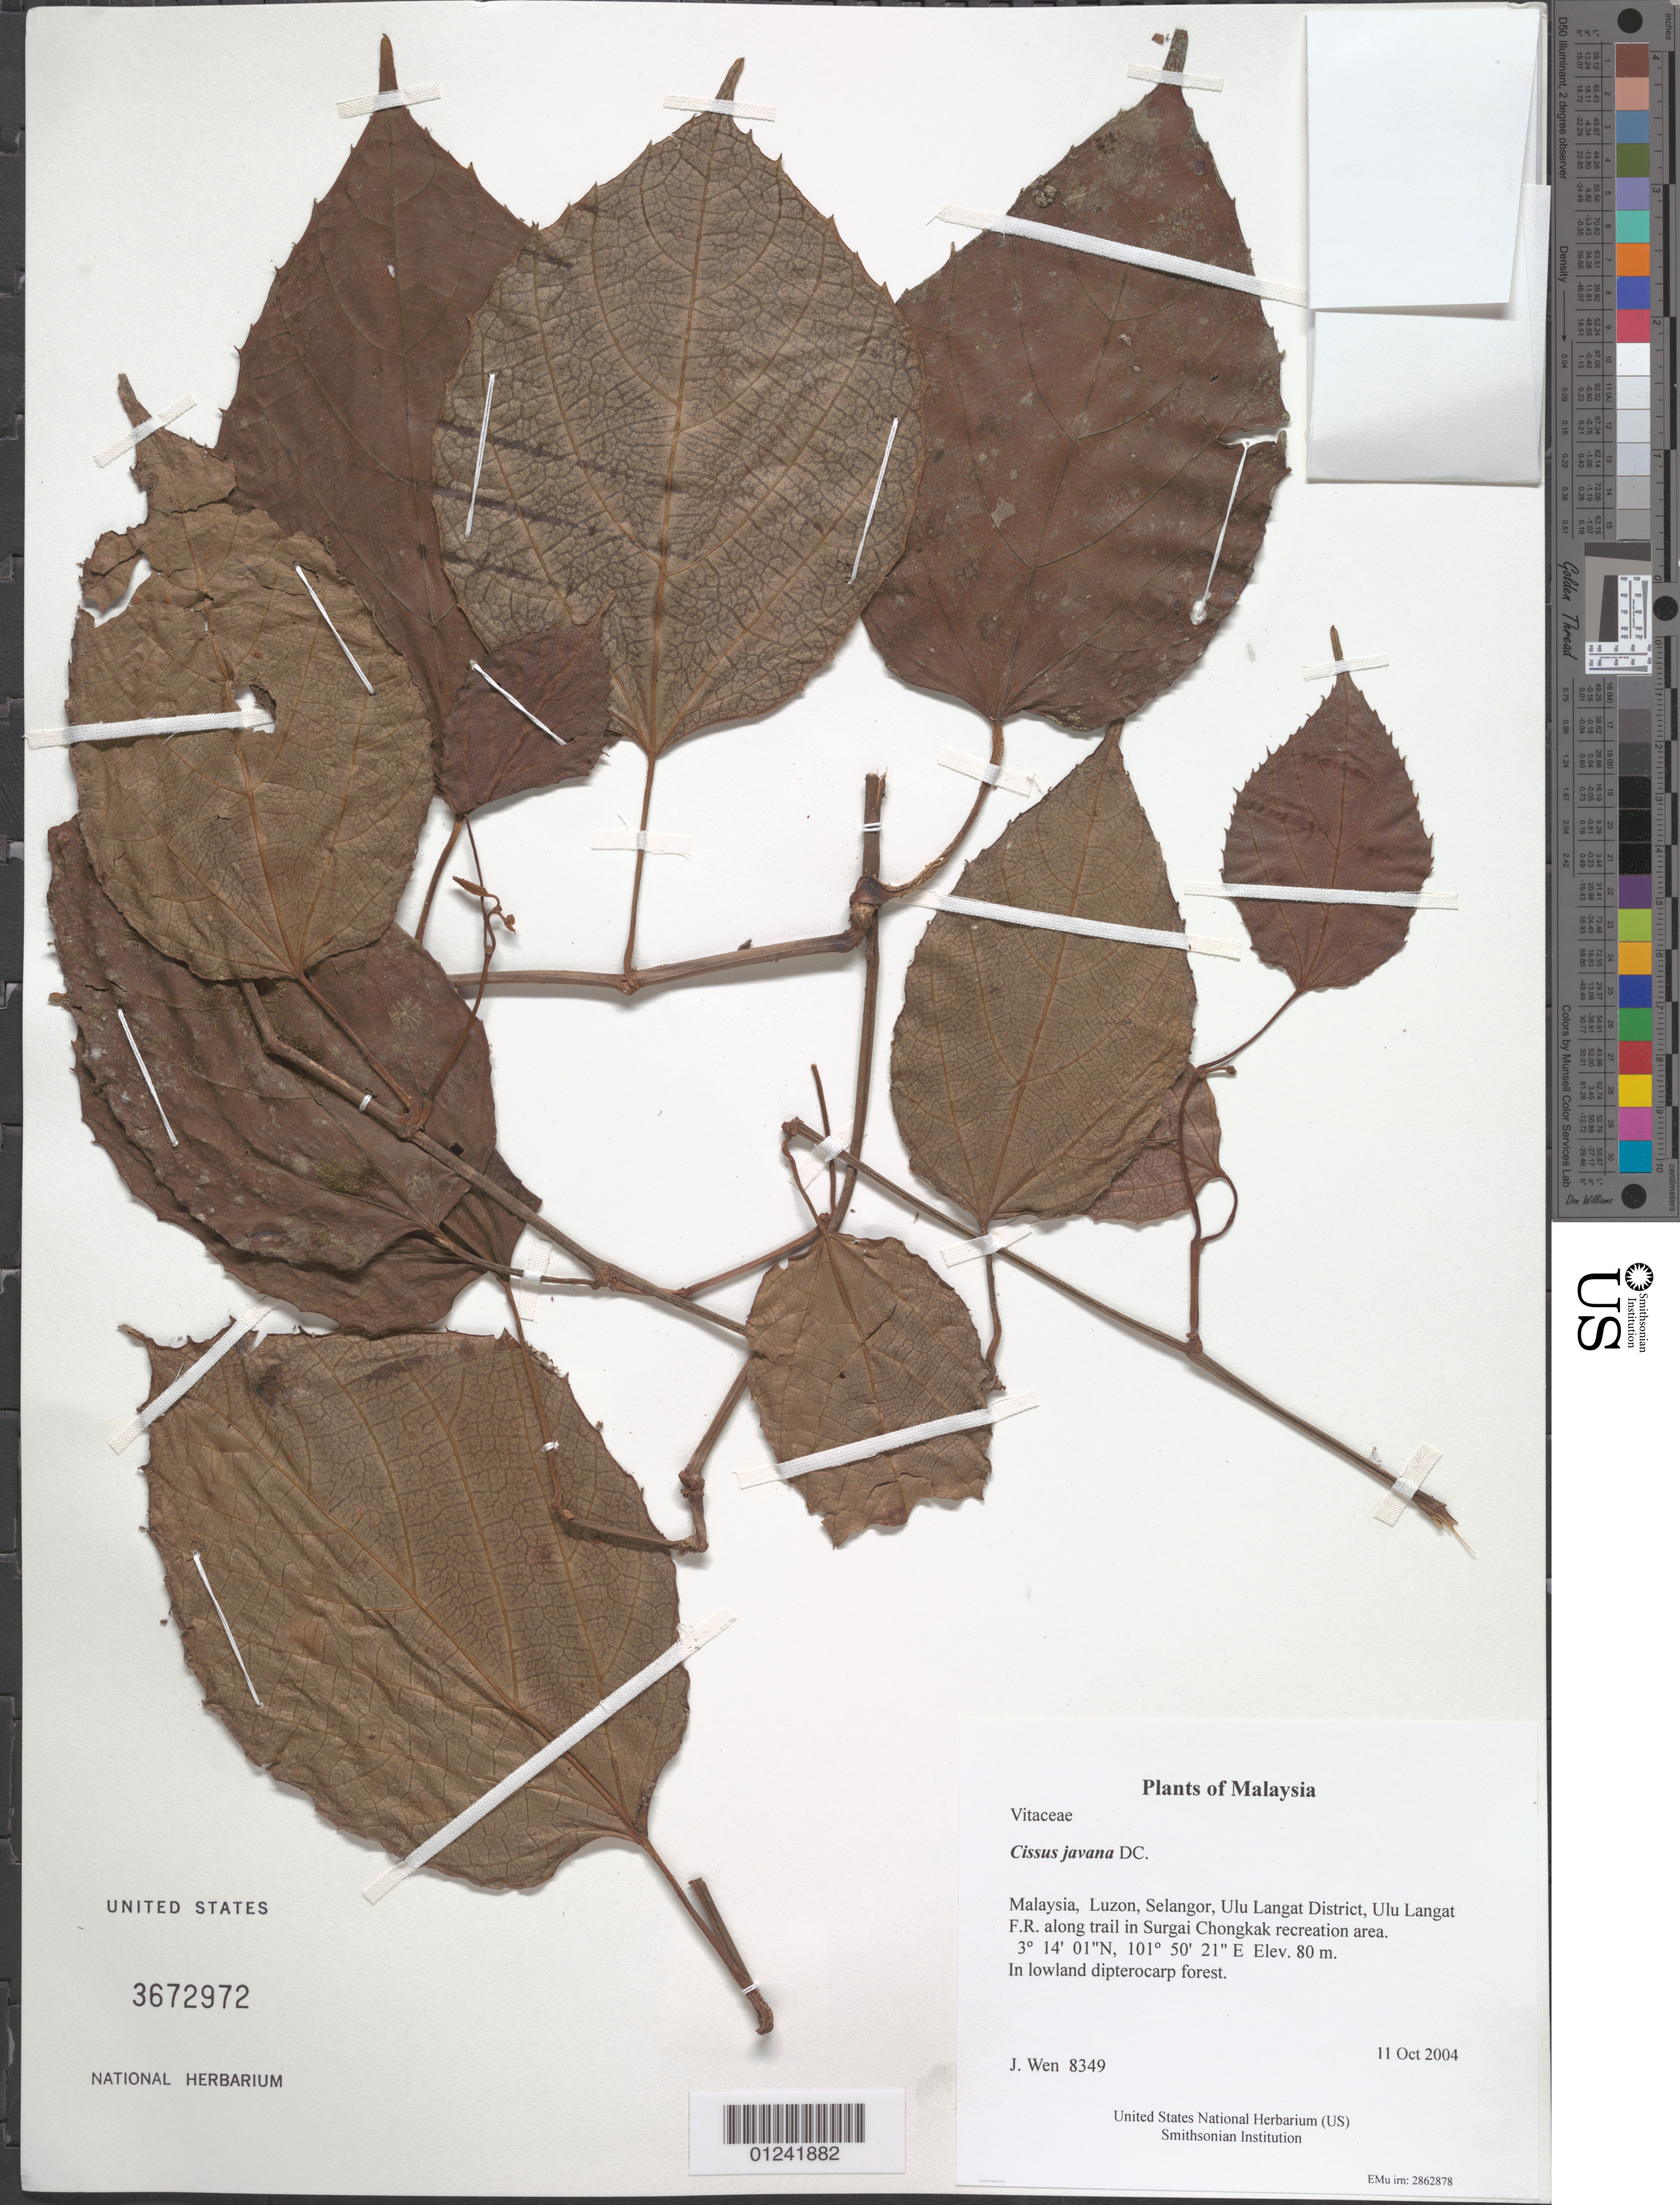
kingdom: Plantae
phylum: Tracheophyta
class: Magnoliopsida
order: Vitales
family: Vitaceae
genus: Cissus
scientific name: Cissus javana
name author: DC.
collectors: J. Wen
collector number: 8349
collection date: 2004-10-11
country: Malaysia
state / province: Selangor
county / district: Ulu Langat District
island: Luzon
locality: Ulu Langat F.R. along trail in Surgai Chongkak recreation area.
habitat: In lowland dipterocarp forest.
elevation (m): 80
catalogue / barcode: US 3672972